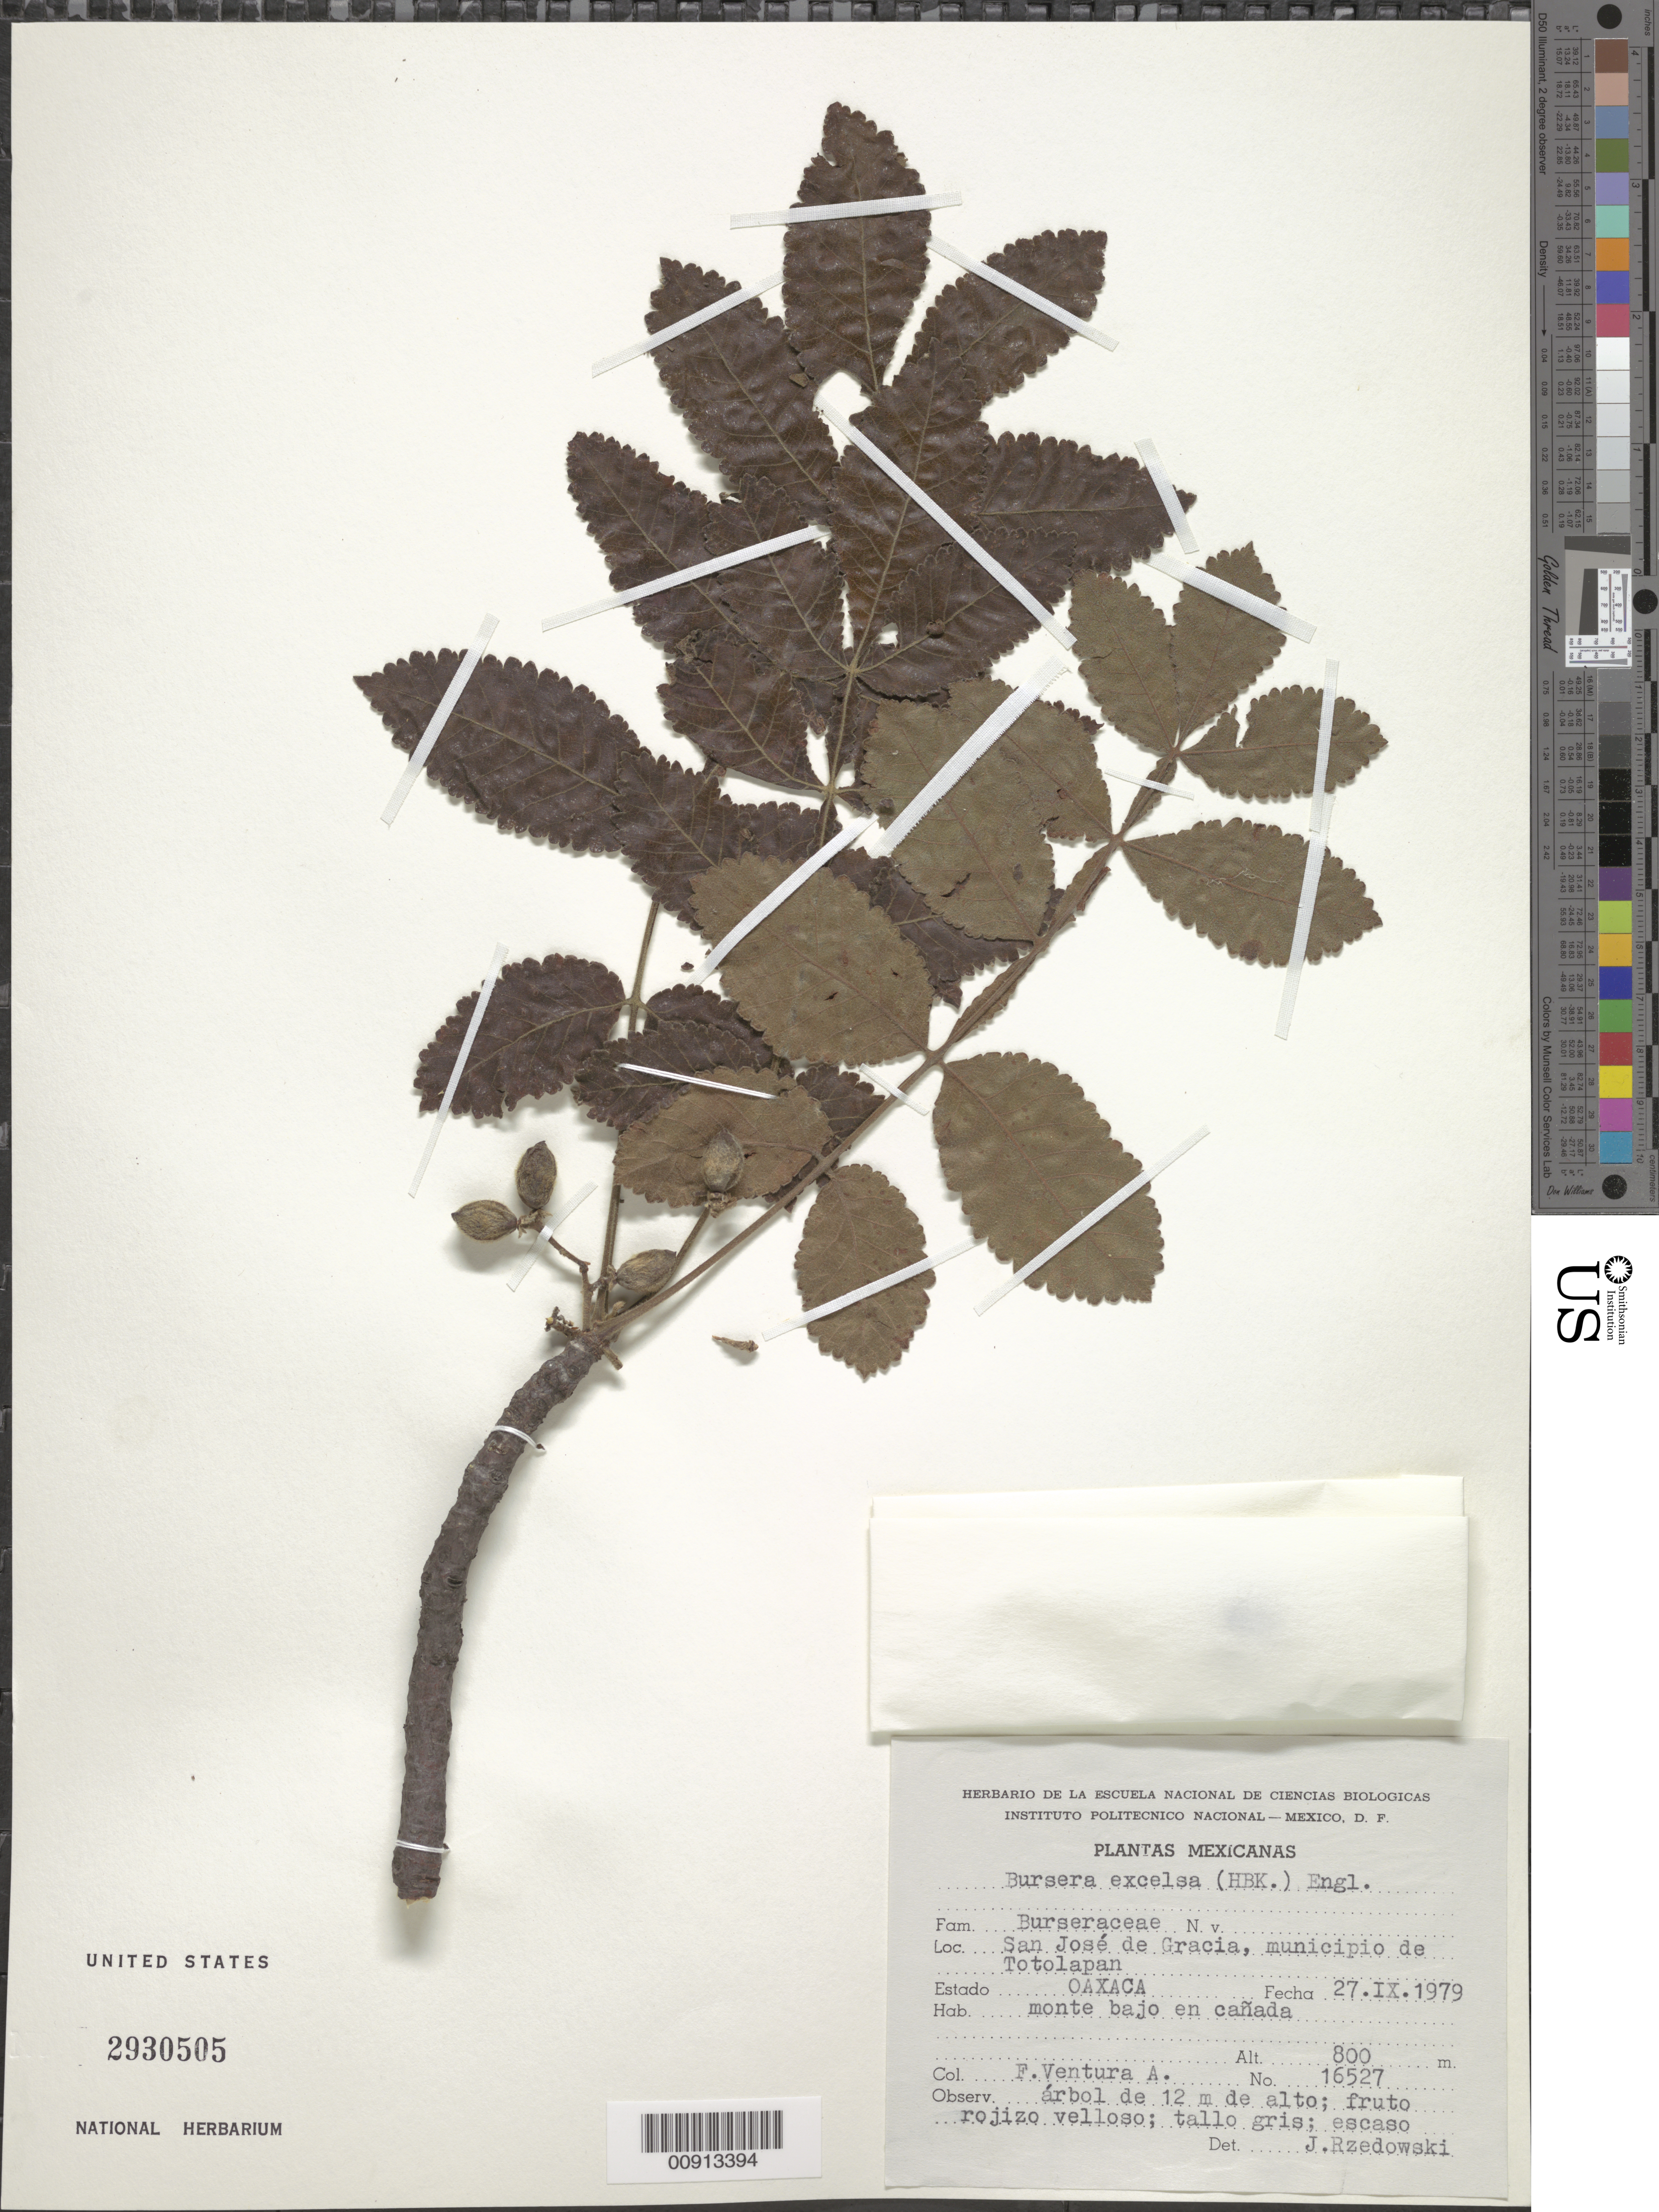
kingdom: Plantae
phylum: Tracheophyta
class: Magnoliopsida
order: Sapindales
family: Burseraceae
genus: Bursera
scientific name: Bursera excelsa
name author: (Kunth) Engl.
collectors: F. Ventura A.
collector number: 16527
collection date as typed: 27 Sep 1979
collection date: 1979-09-27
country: Mexico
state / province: Oaxaca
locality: San José de Gracia, municipio de Totolapan, Oaxaca.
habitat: Monte bajo en cañada.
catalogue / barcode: US 2930505